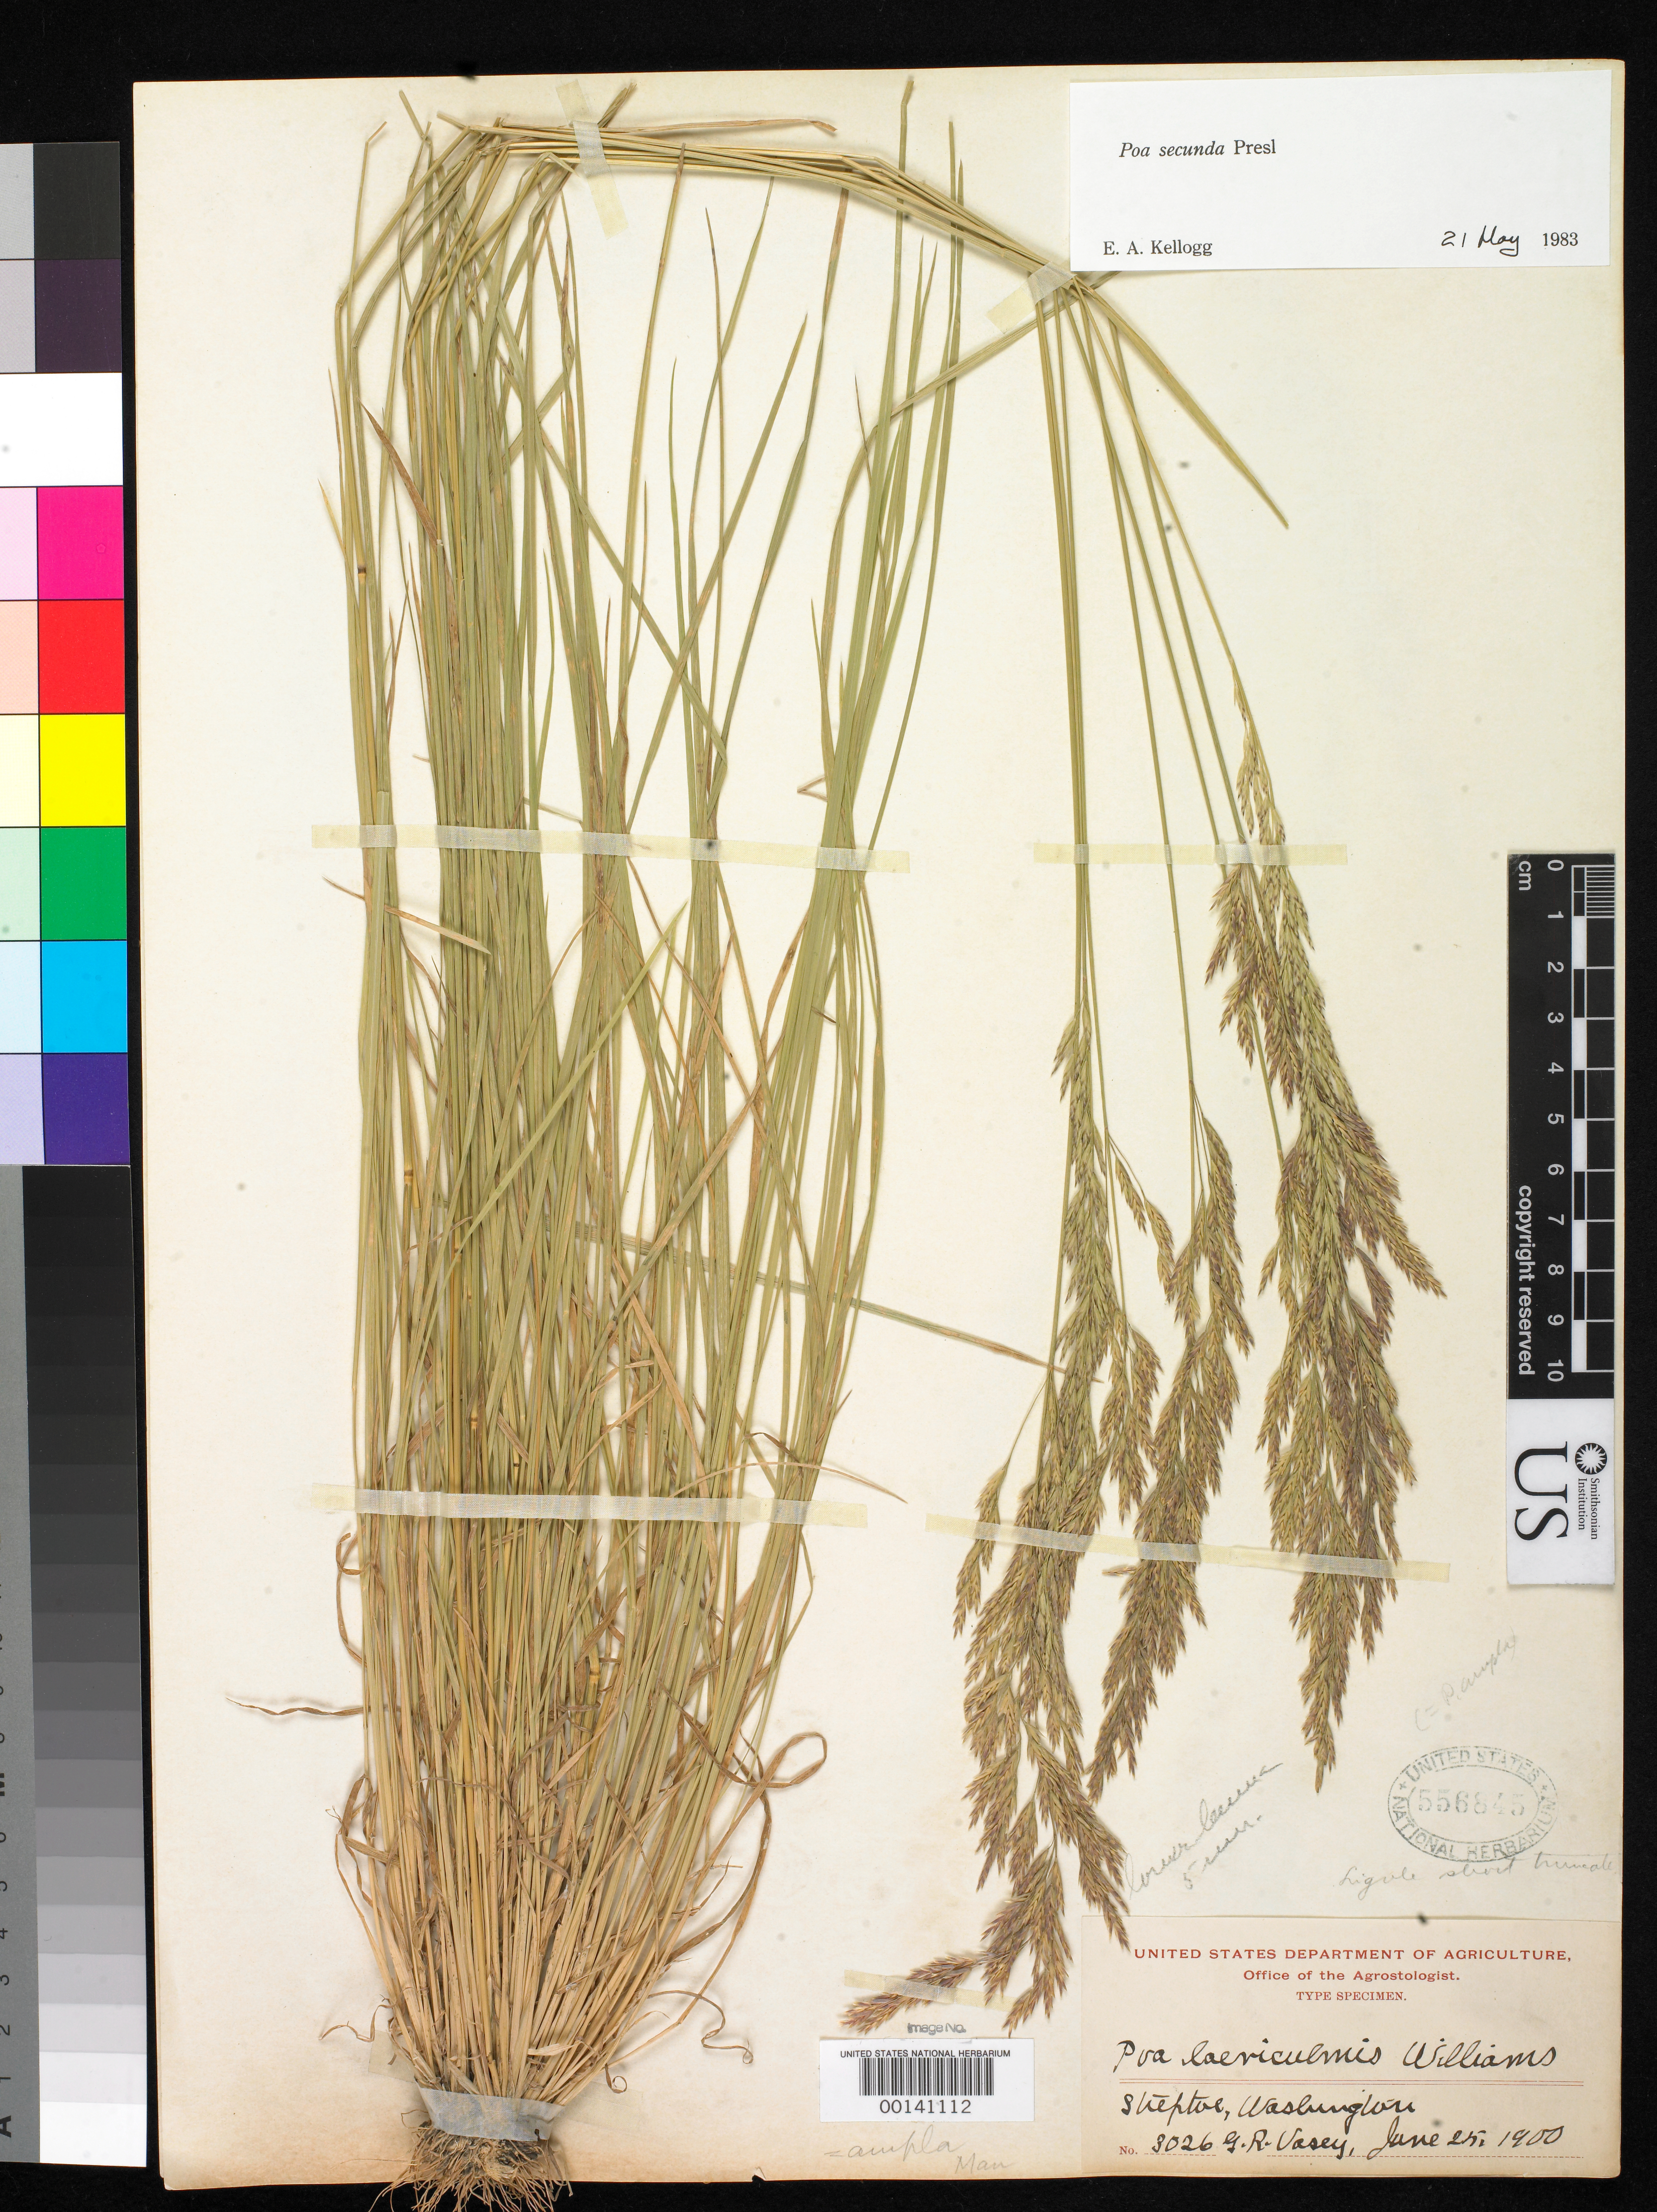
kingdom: Plantae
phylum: Tracheophyta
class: Liliopsida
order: Poales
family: Poaceae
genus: Poa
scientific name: Poa laeviculmis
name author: T.A. Williams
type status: Holotype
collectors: G. R. Vasey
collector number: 3026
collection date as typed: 25 Jun 1900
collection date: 1900-06-25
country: United States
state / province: Washington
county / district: Whitman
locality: Steptoe.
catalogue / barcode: US 556845